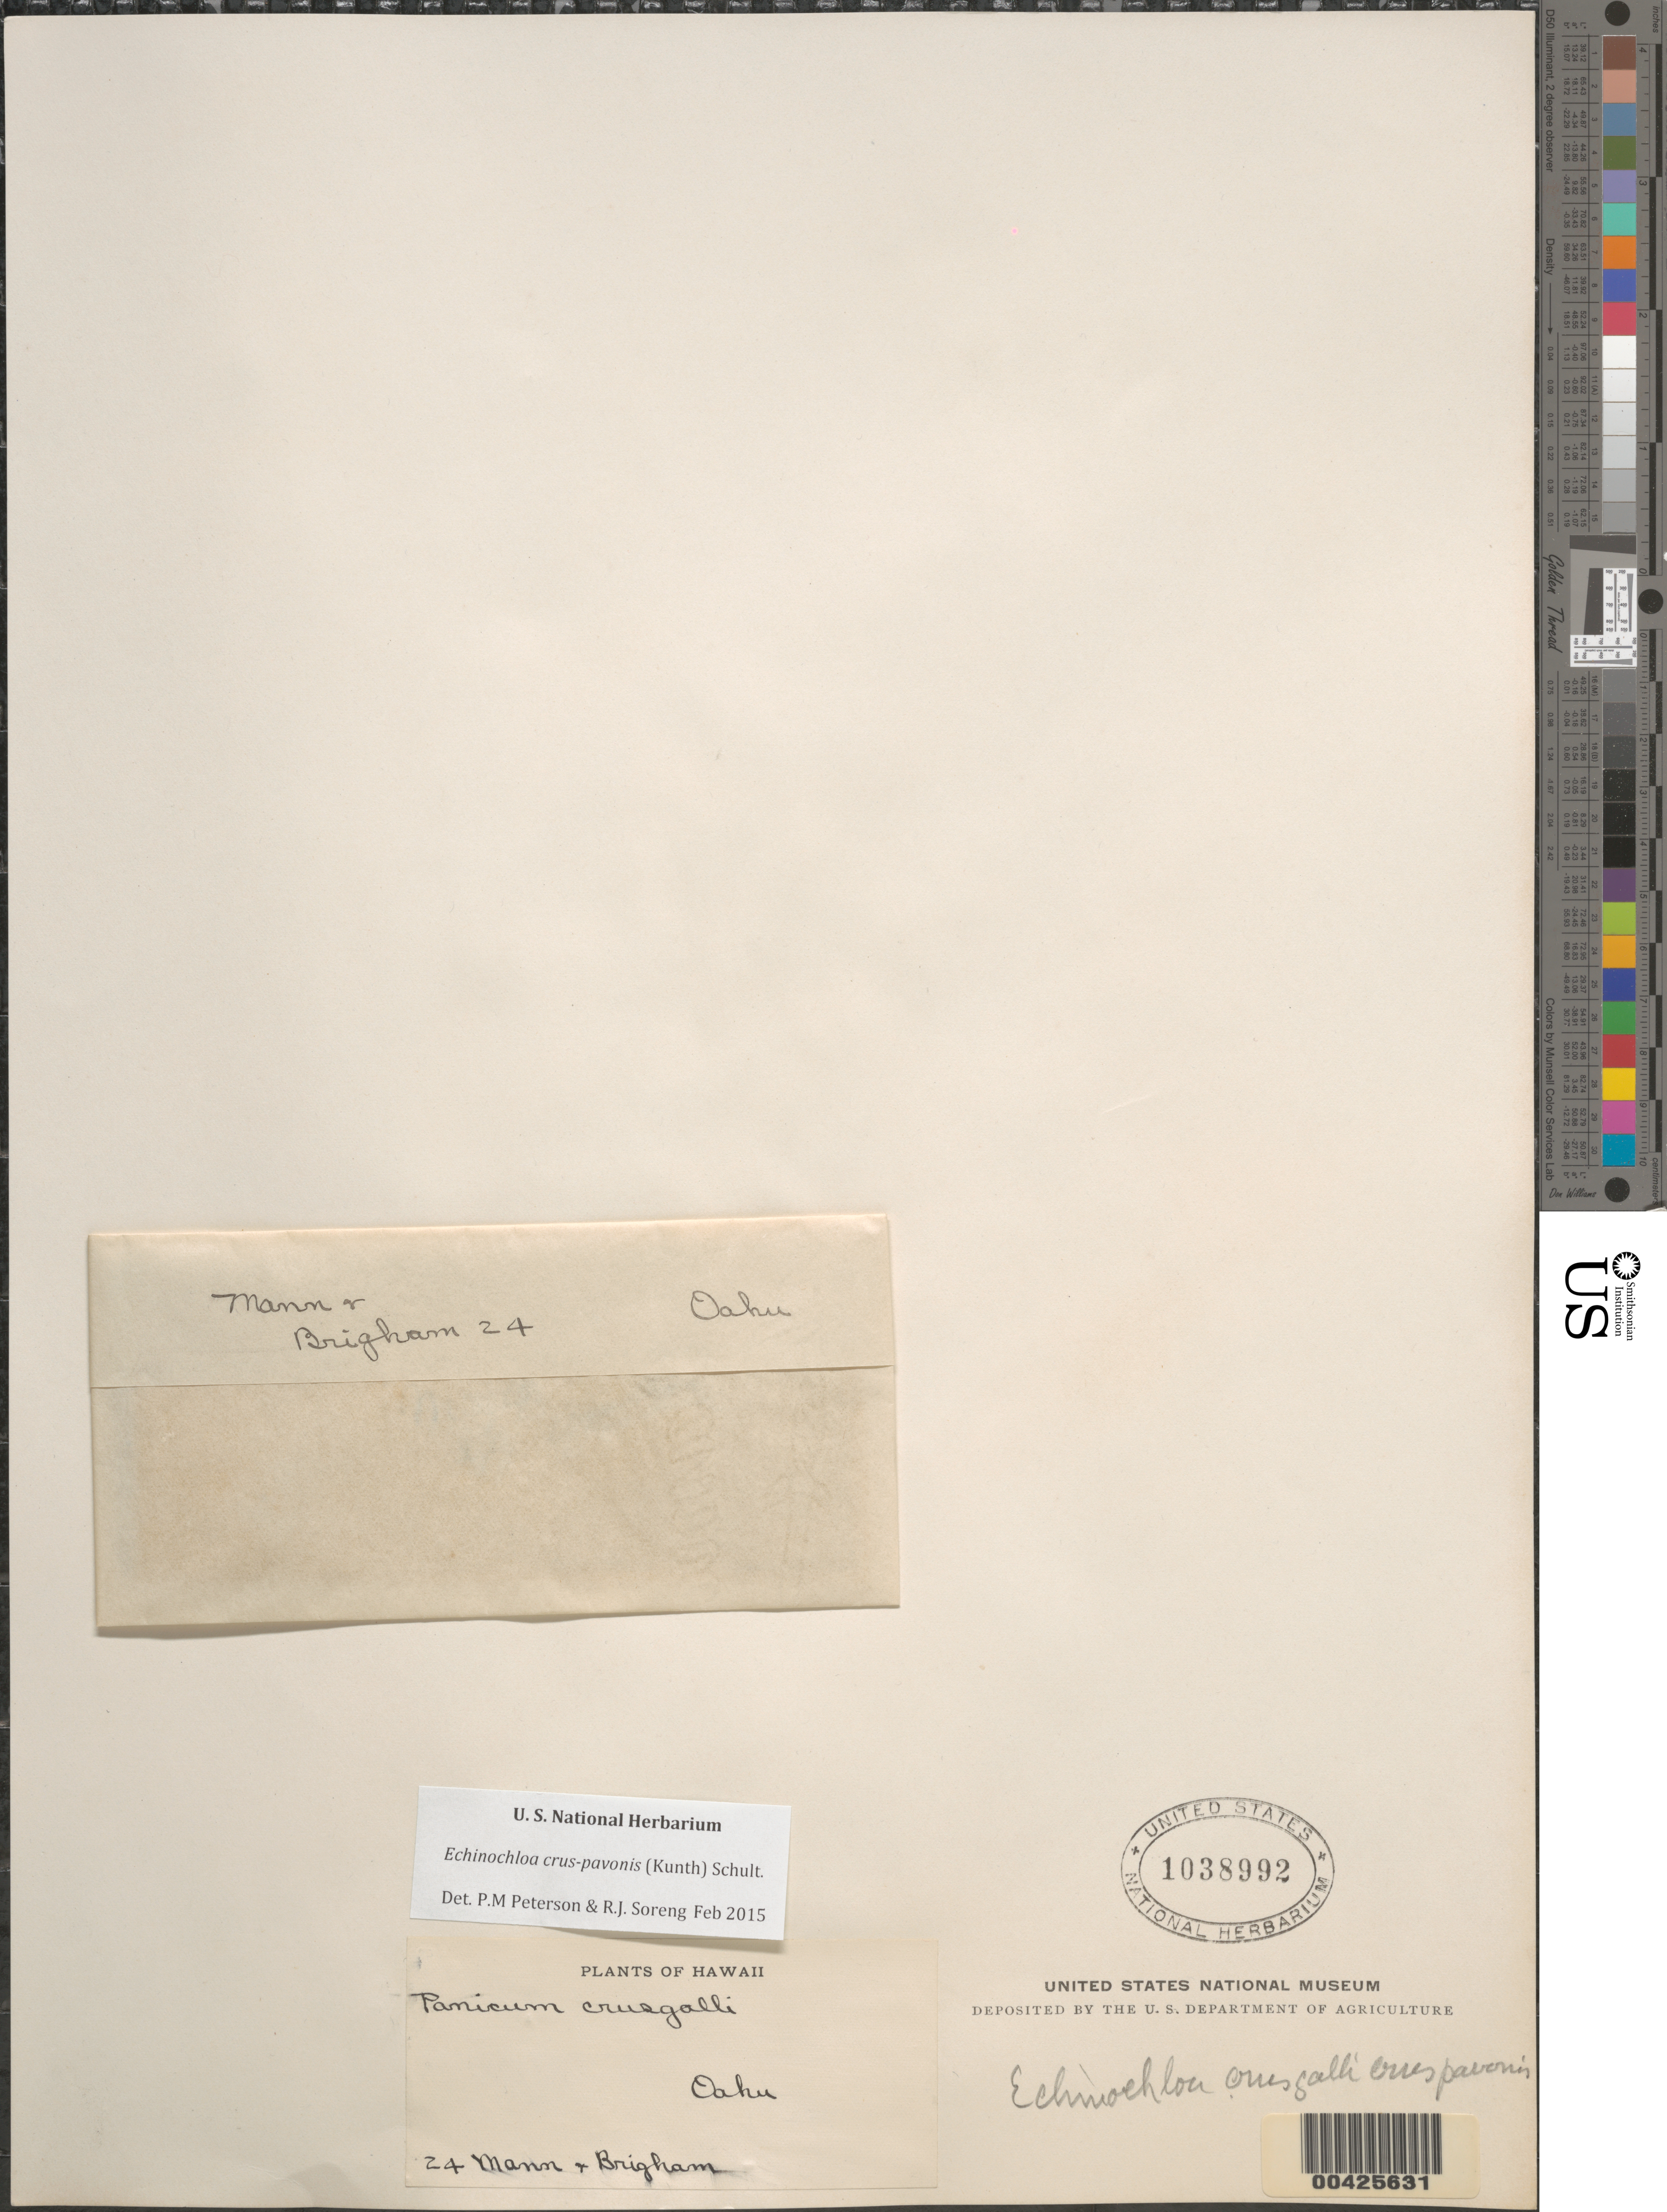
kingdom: Plantae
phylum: Tracheophyta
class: Liliopsida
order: Poales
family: Poaceae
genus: Echinochloa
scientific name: Echinochloa crus-galli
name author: (L.) P. Beauv.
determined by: Wagner, W. L., (BOT), Smithsonian Institution - National Museum of Natural History (UNITED STATES)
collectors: H. Mann & W. T. Brigham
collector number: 24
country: United States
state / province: Hawaii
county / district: Honolulu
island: Oahu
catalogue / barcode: US 1038992